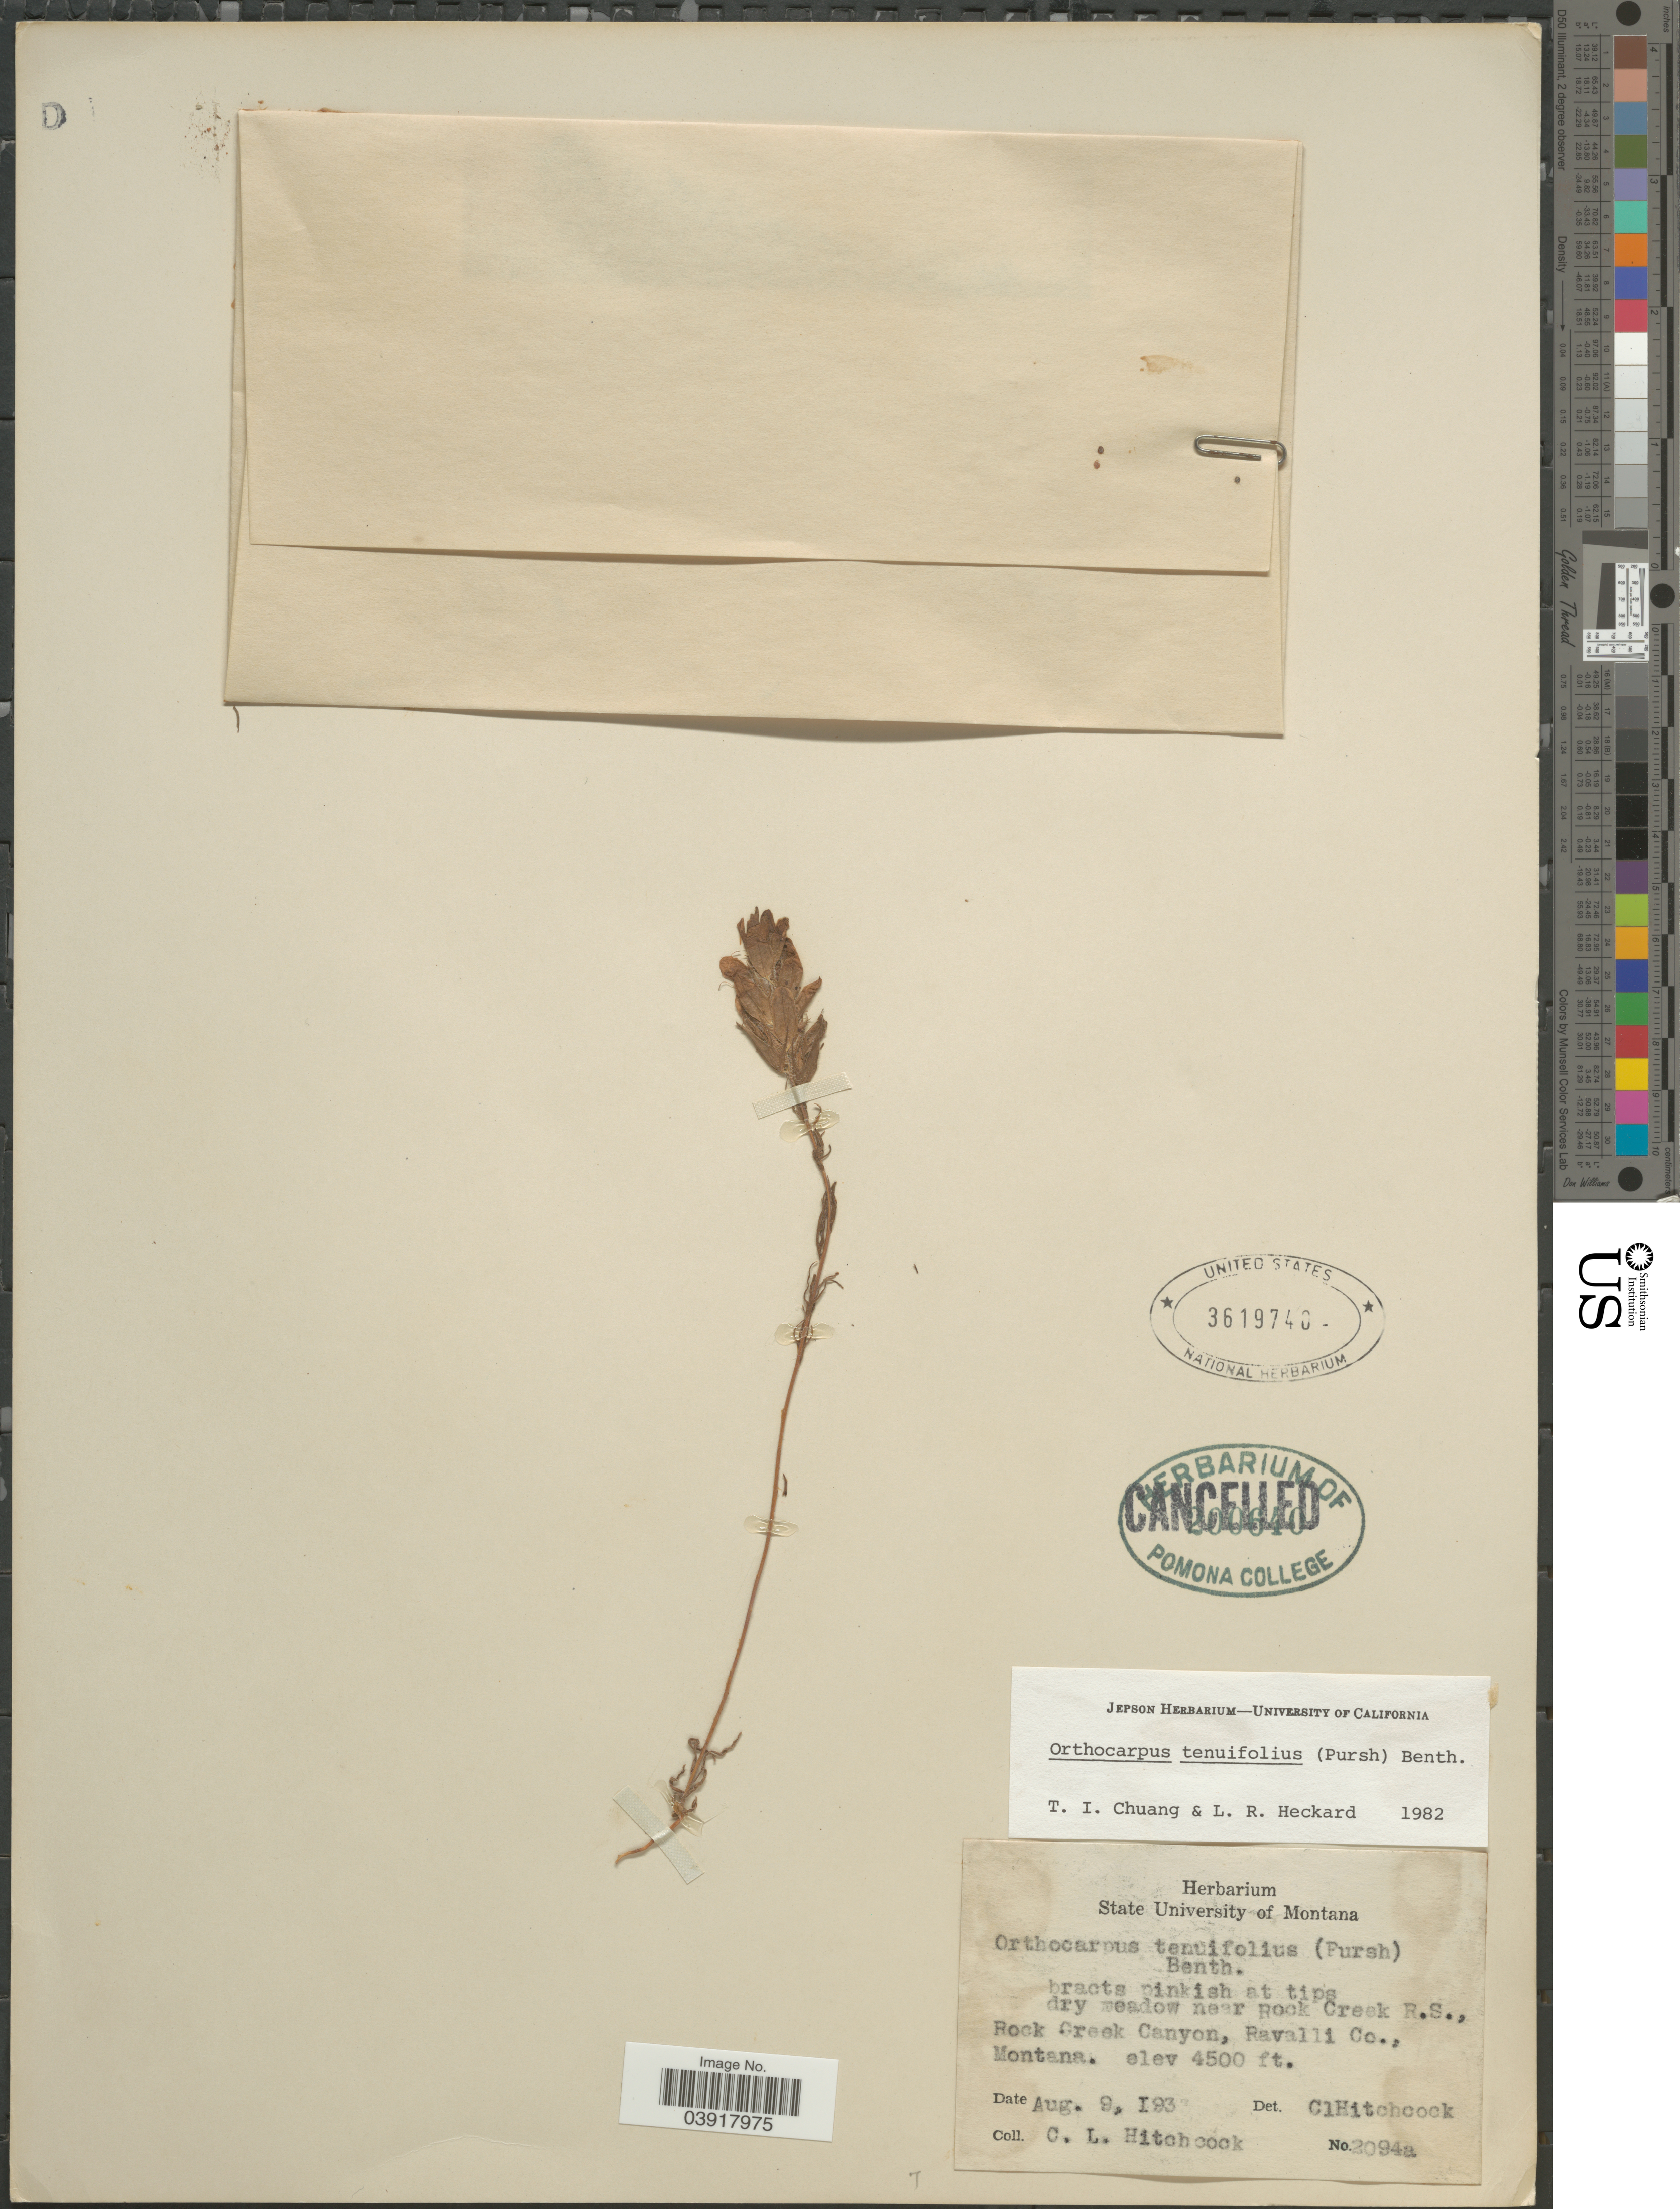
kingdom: Plantae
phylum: Tracheophyta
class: Magnoliopsida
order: Lamiales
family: Orobanchaceae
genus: Orthocarpus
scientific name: Orthocarpus tenuifolius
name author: (Pursh) Benth.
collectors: C. L. Hitchcock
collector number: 2094a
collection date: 1933-08-09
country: United States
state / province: Montana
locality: Dry meadow near Rock Creek, R.S., Rock Creek Canyon, Ravalli Co.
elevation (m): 1372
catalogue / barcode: US 3619740